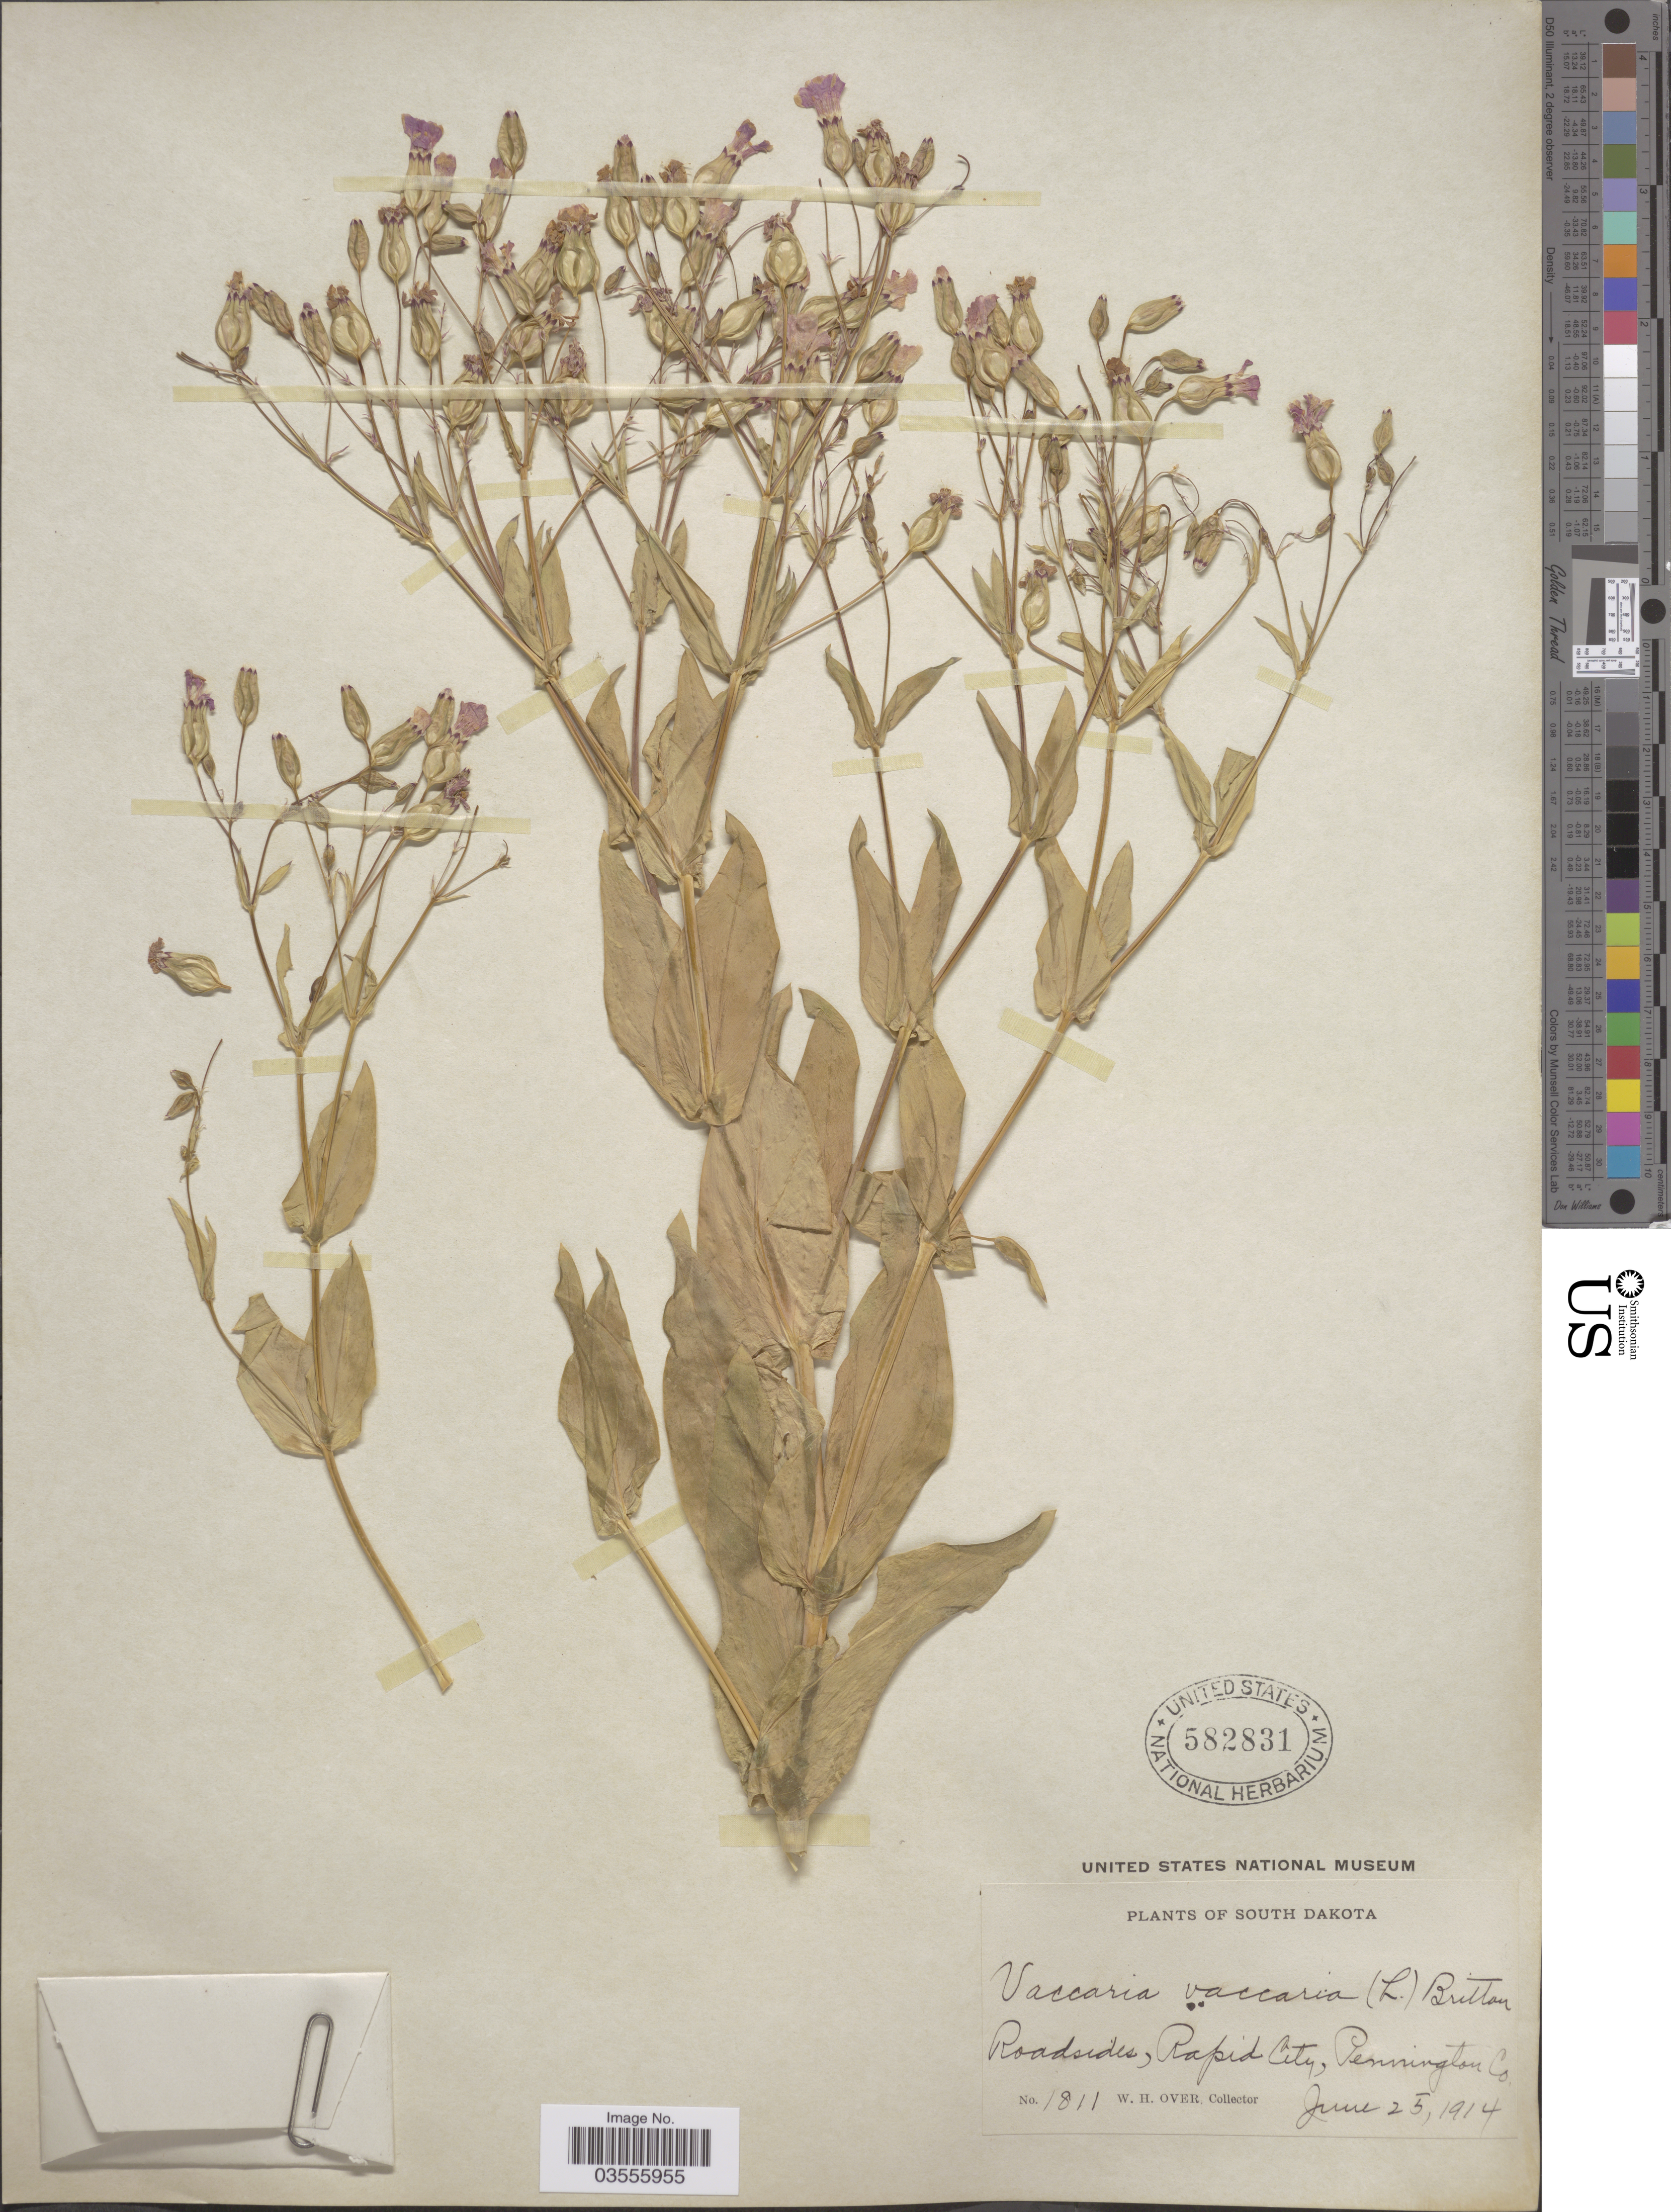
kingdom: Plantae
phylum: Tracheophyta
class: Magnoliopsida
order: Caryophyllales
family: Caryophyllaceae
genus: Gypsophila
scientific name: Gypsophila vaccaria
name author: (L.) Sm.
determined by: Strong, M. T., (US), Smithsonian Institution - National Museum of Natural History (UNITED STATES)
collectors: W. Over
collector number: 1811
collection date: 1914-06-25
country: United States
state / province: South Dakota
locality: Roadsides, Rapid City, Pennington Co.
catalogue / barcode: US 582831